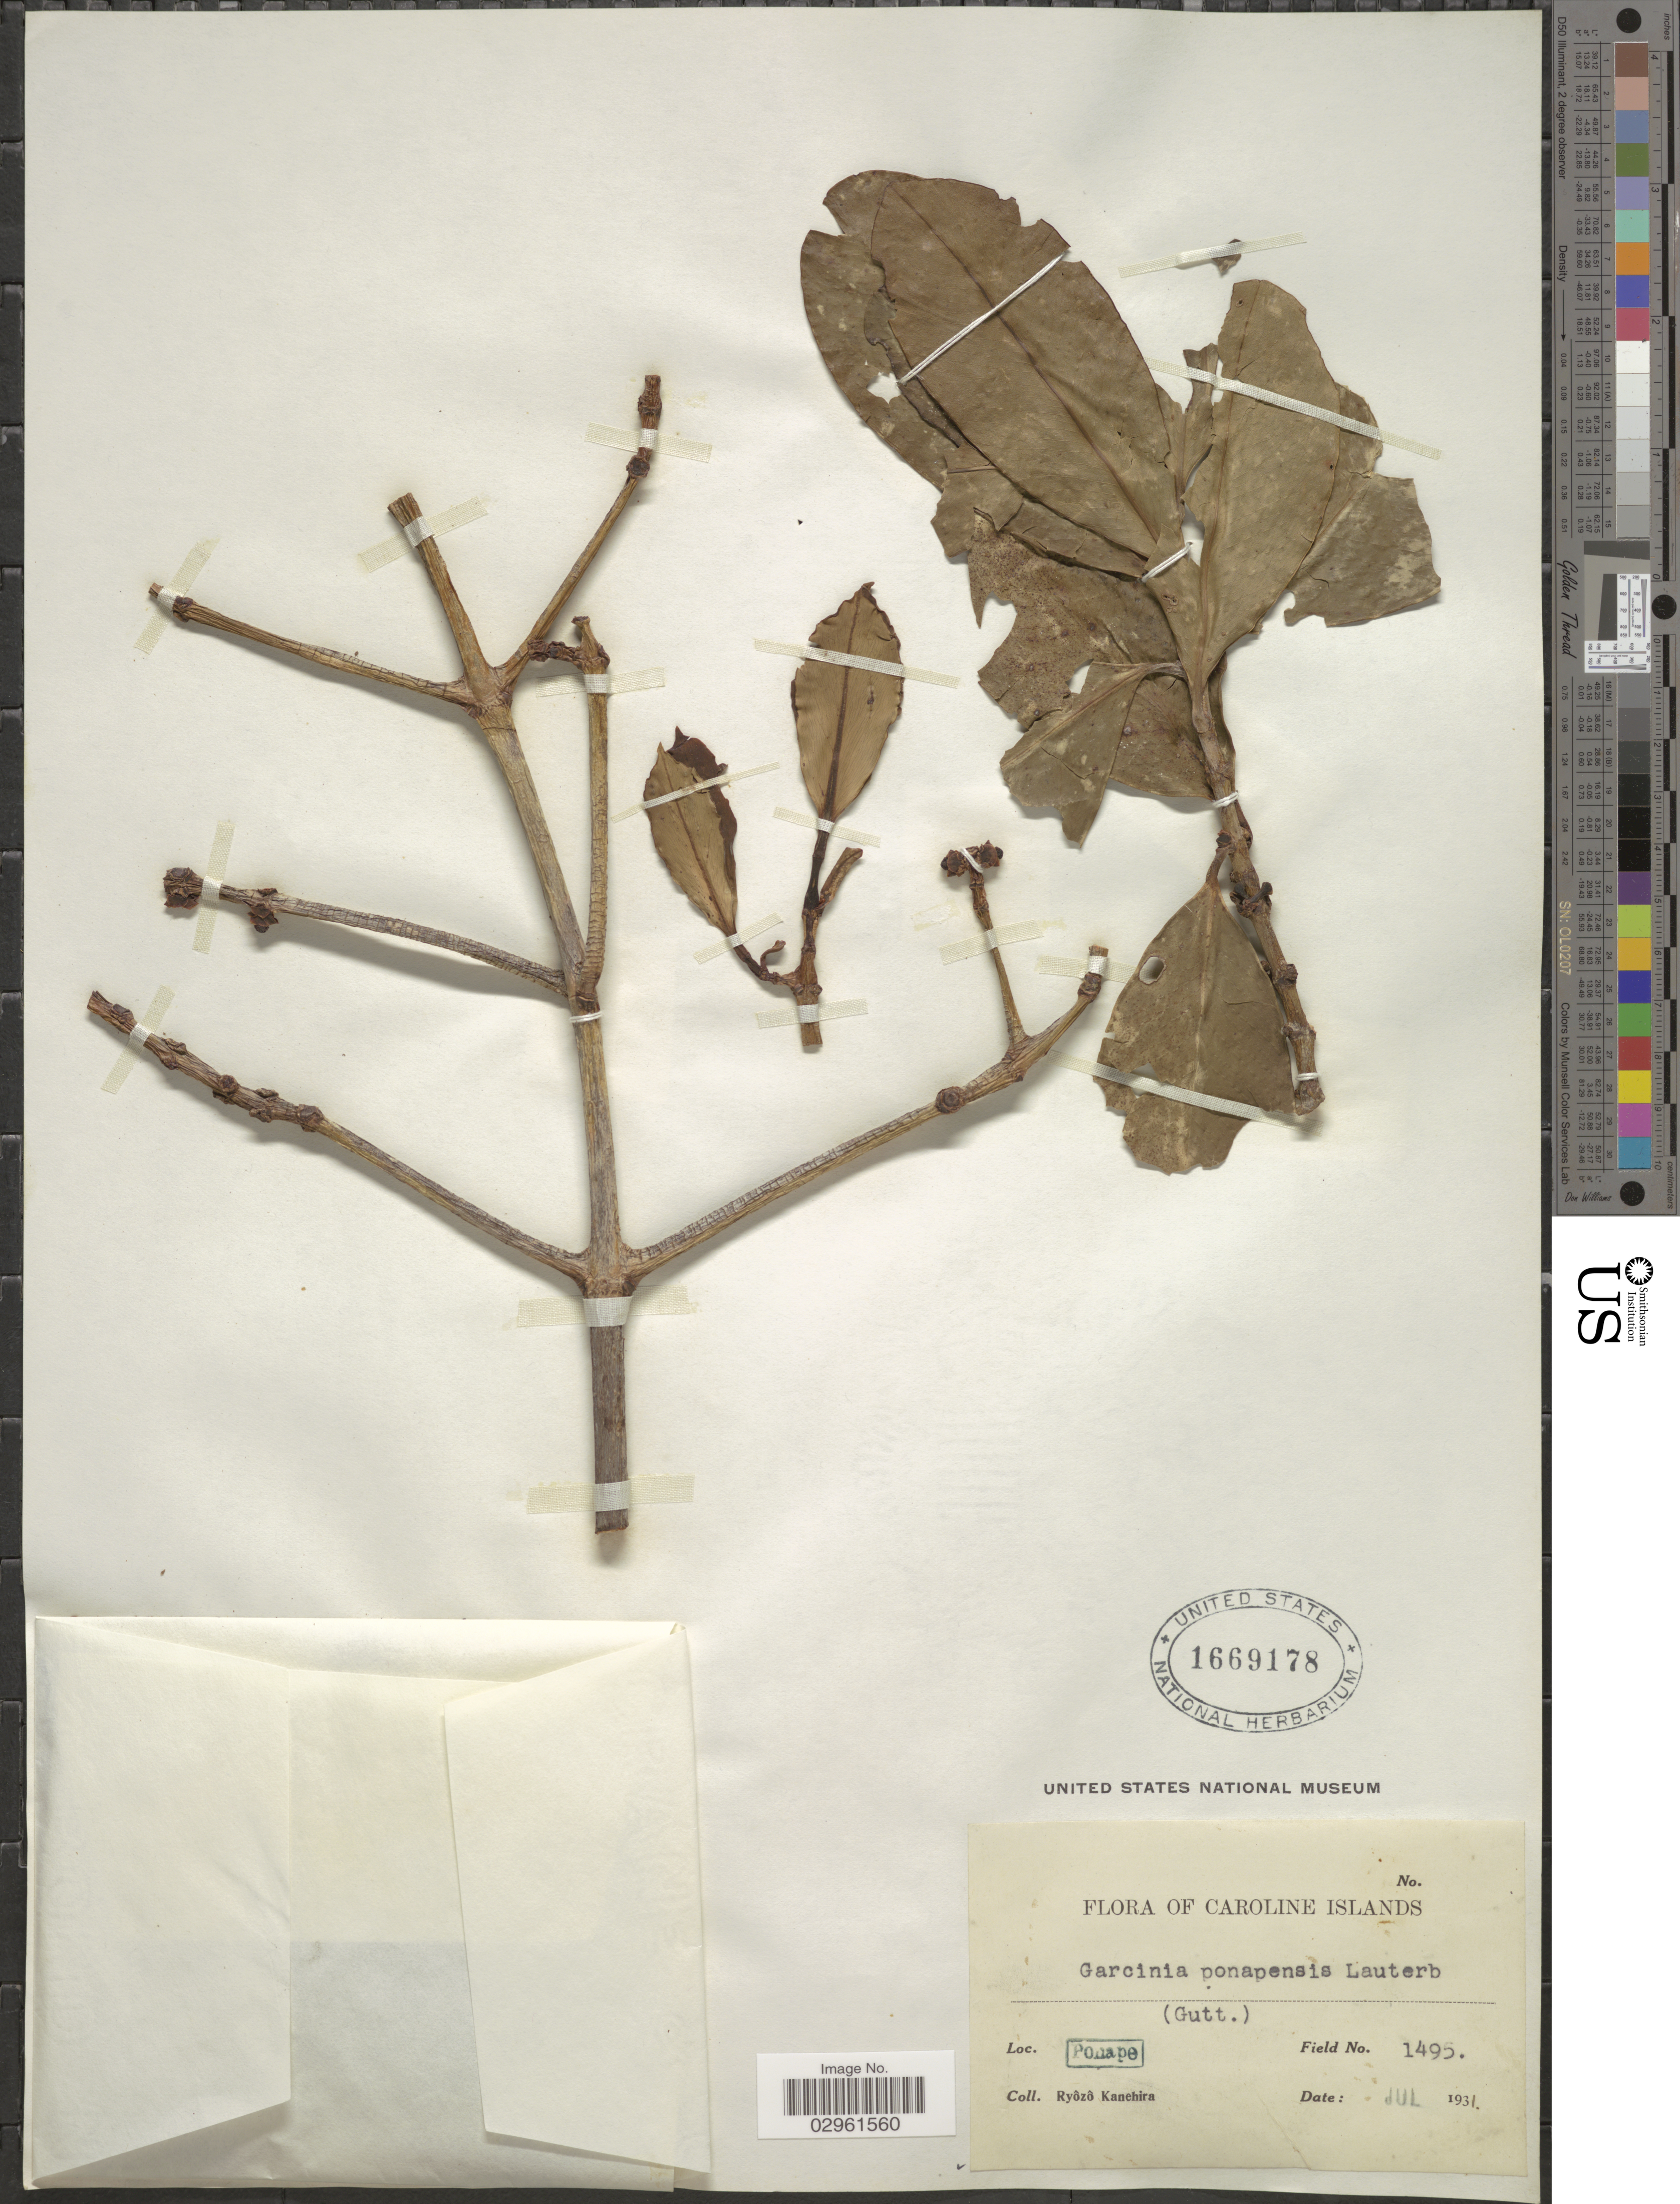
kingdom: Plantae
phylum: Tracheophyta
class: Magnoliopsida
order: Malpighiales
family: Clusiaceae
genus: Garcinia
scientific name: Garcinia ponapensis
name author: Lauterb.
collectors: R. Kanehira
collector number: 1495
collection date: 1931-07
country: Micronesia, Federated States of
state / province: Pohnpei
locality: Caroline Islands, Ponape.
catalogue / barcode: US 1669178